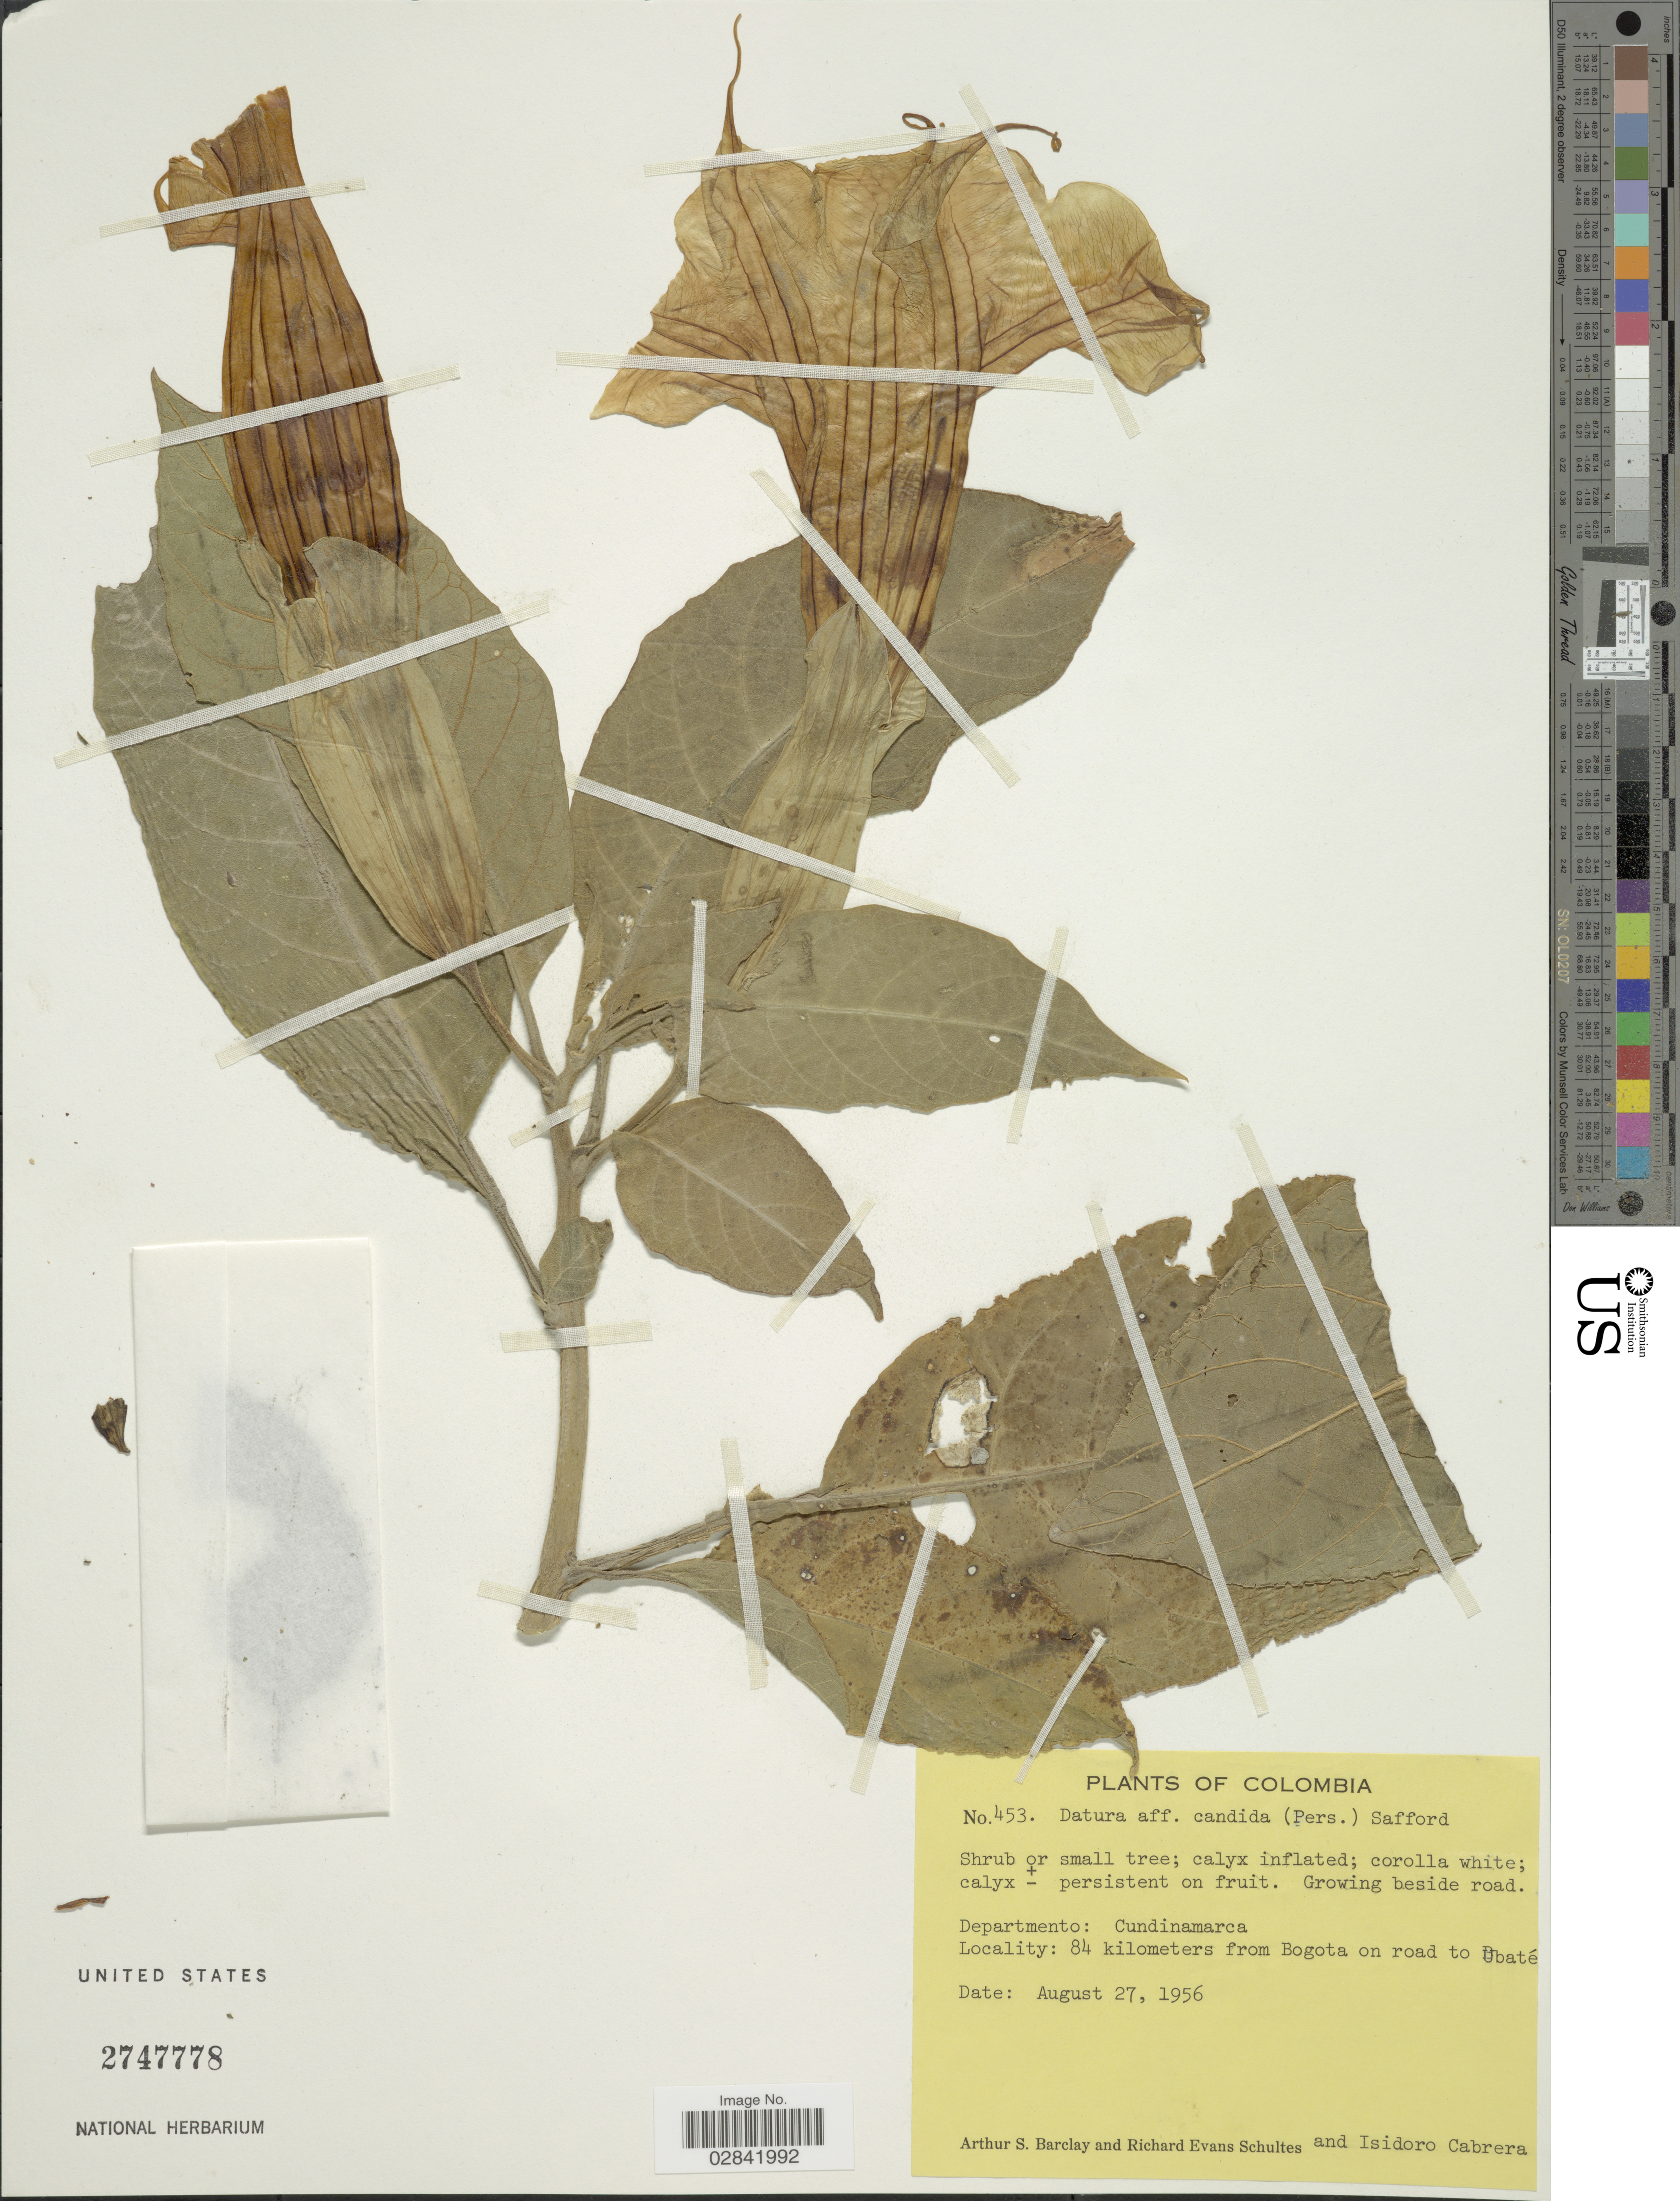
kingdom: Plantae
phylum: Tracheophyta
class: Magnoliopsida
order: Solanales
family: Solanaceae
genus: Brugmansia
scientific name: Brugmansia x candida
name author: Pers.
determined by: (US) Smithsonian Institution - National Museum of Natural History - Department of Botany (UNITED STATES)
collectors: A. S. Barclay, R. E. Schultes & I. Cabrera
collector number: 453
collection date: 1956-08-27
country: Colombia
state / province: Cundinamarca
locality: Departmento: Cundinamarca. 84 kilometers from Bogota on road to Ubaté.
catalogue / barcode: US 2747778